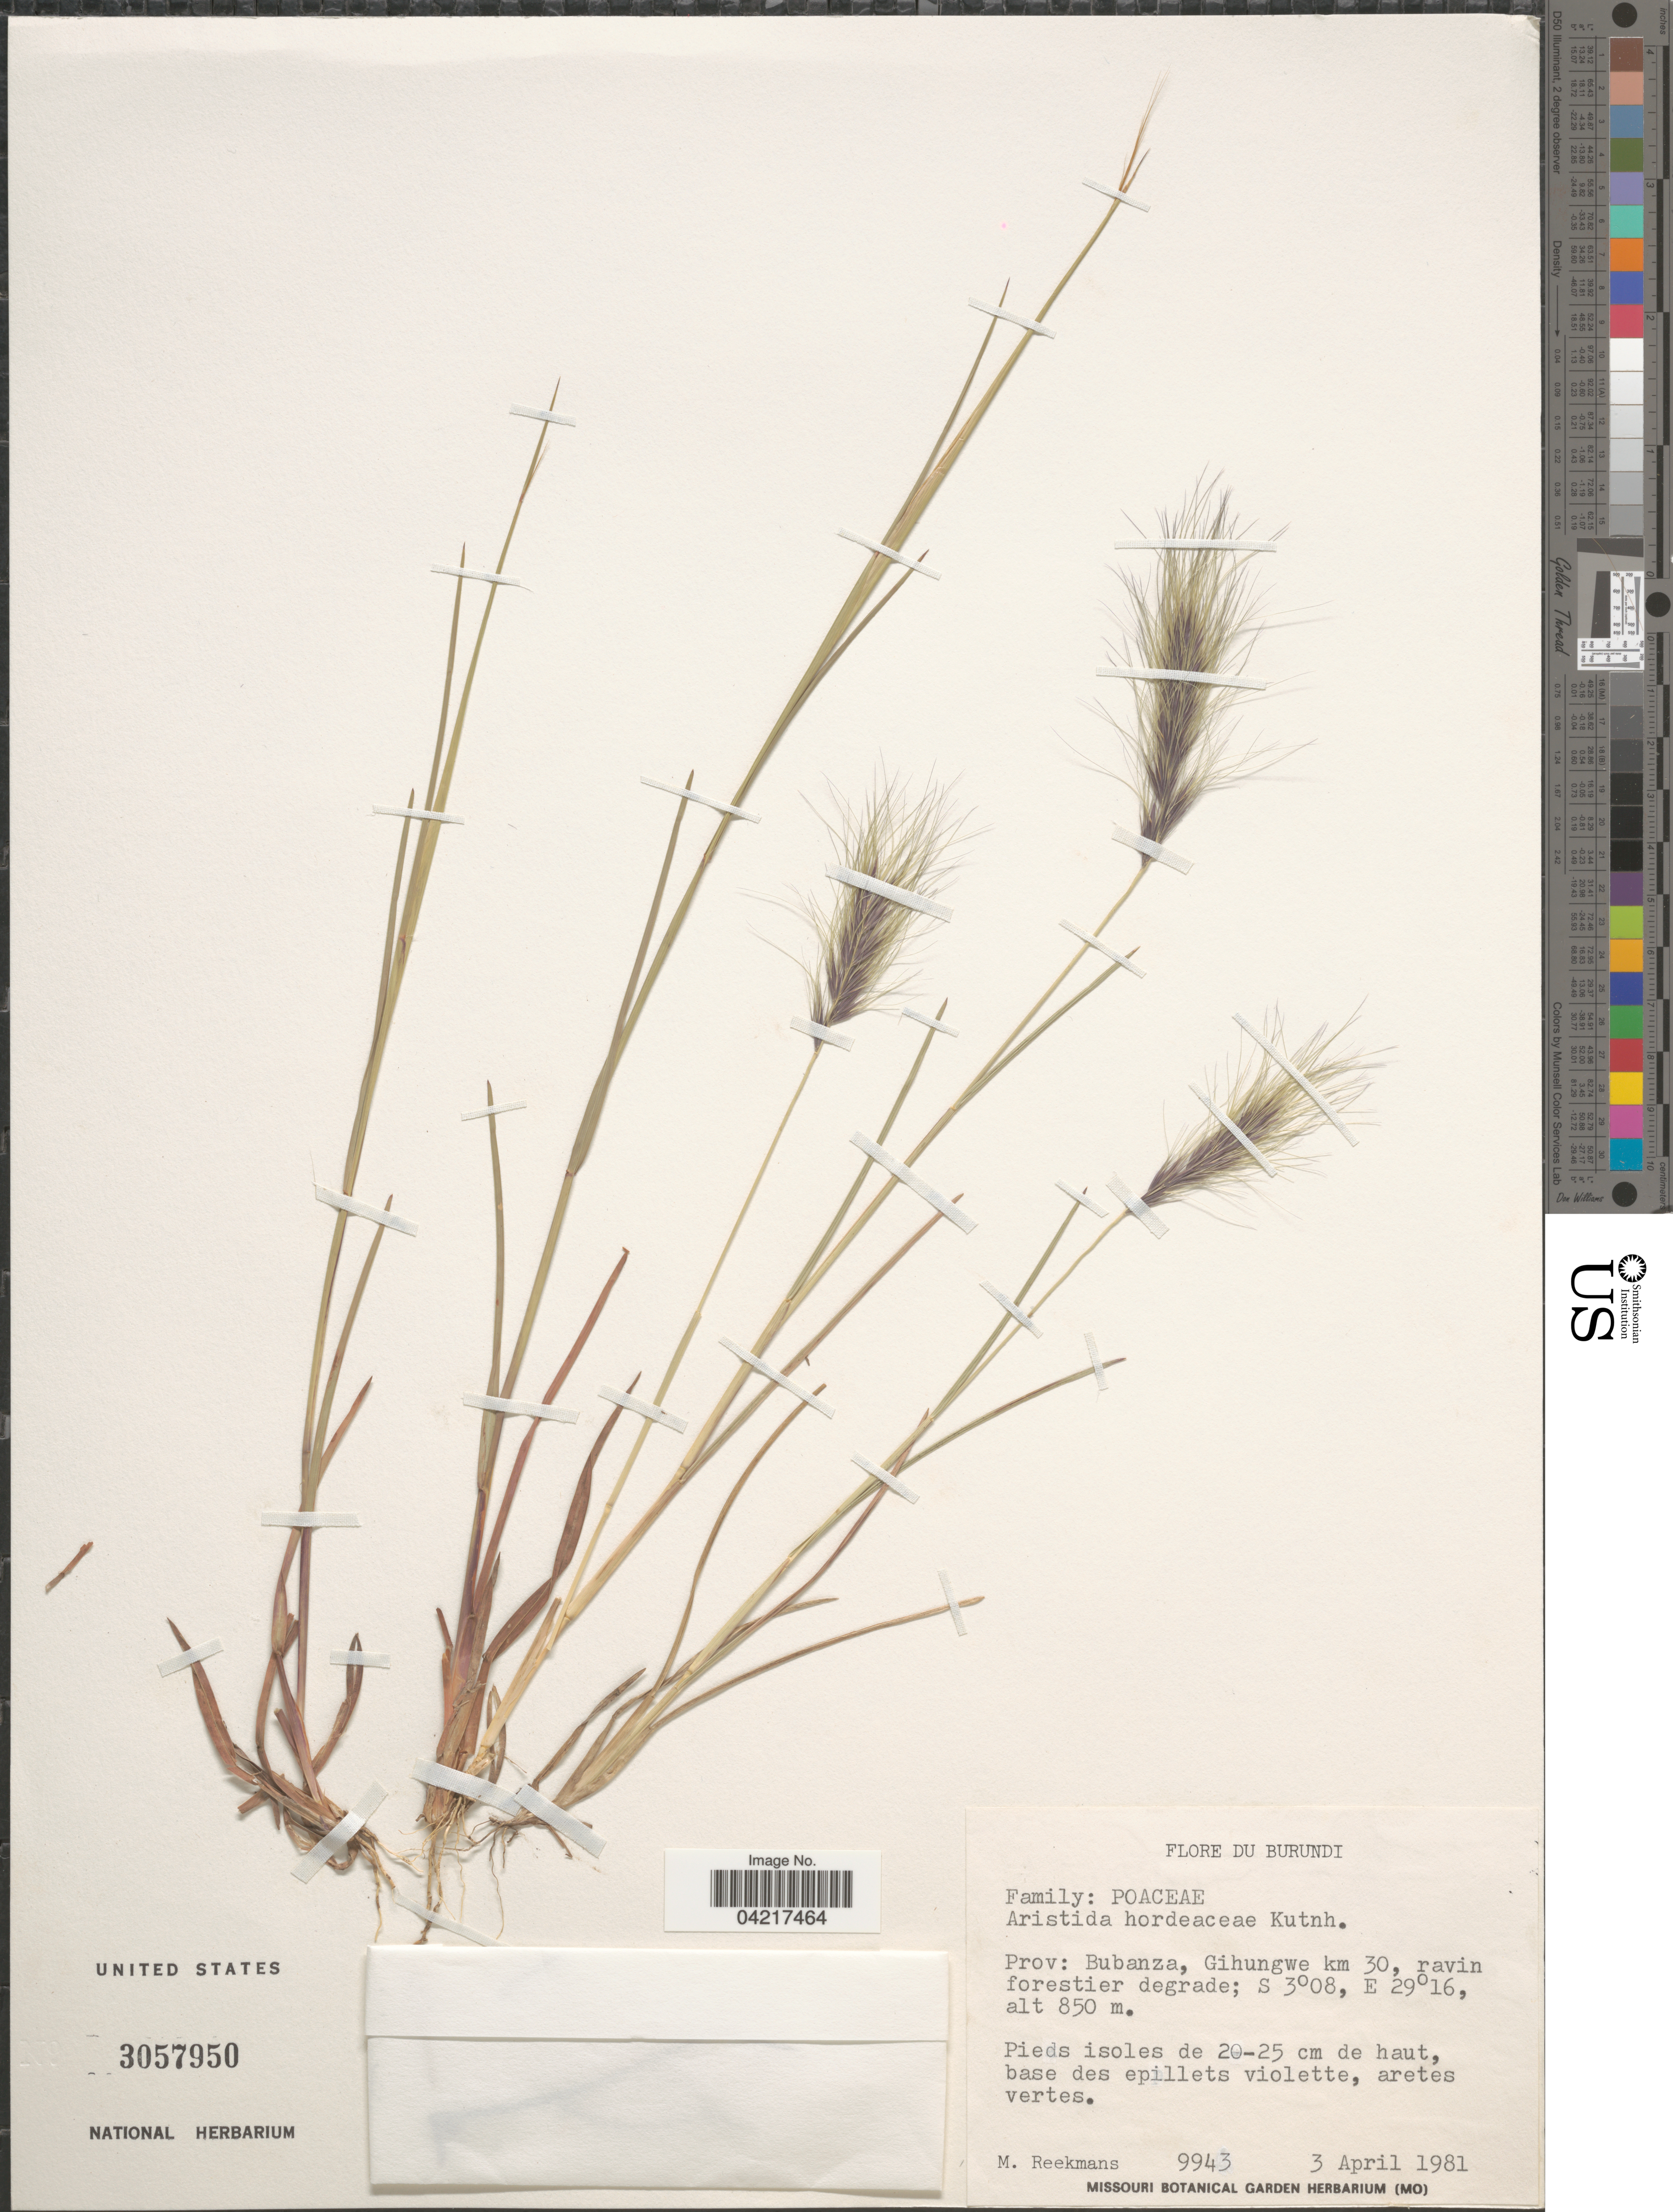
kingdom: Plantae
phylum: Tracheophyta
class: Liliopsida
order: Poales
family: Poaceae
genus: Aristida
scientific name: Aristida hordeacea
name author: Kunth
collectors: M. Reekmans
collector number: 9943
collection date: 1981-04-03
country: Burundi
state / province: Bubanza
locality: Gihungwe km 30.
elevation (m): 850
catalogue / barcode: US 3057950